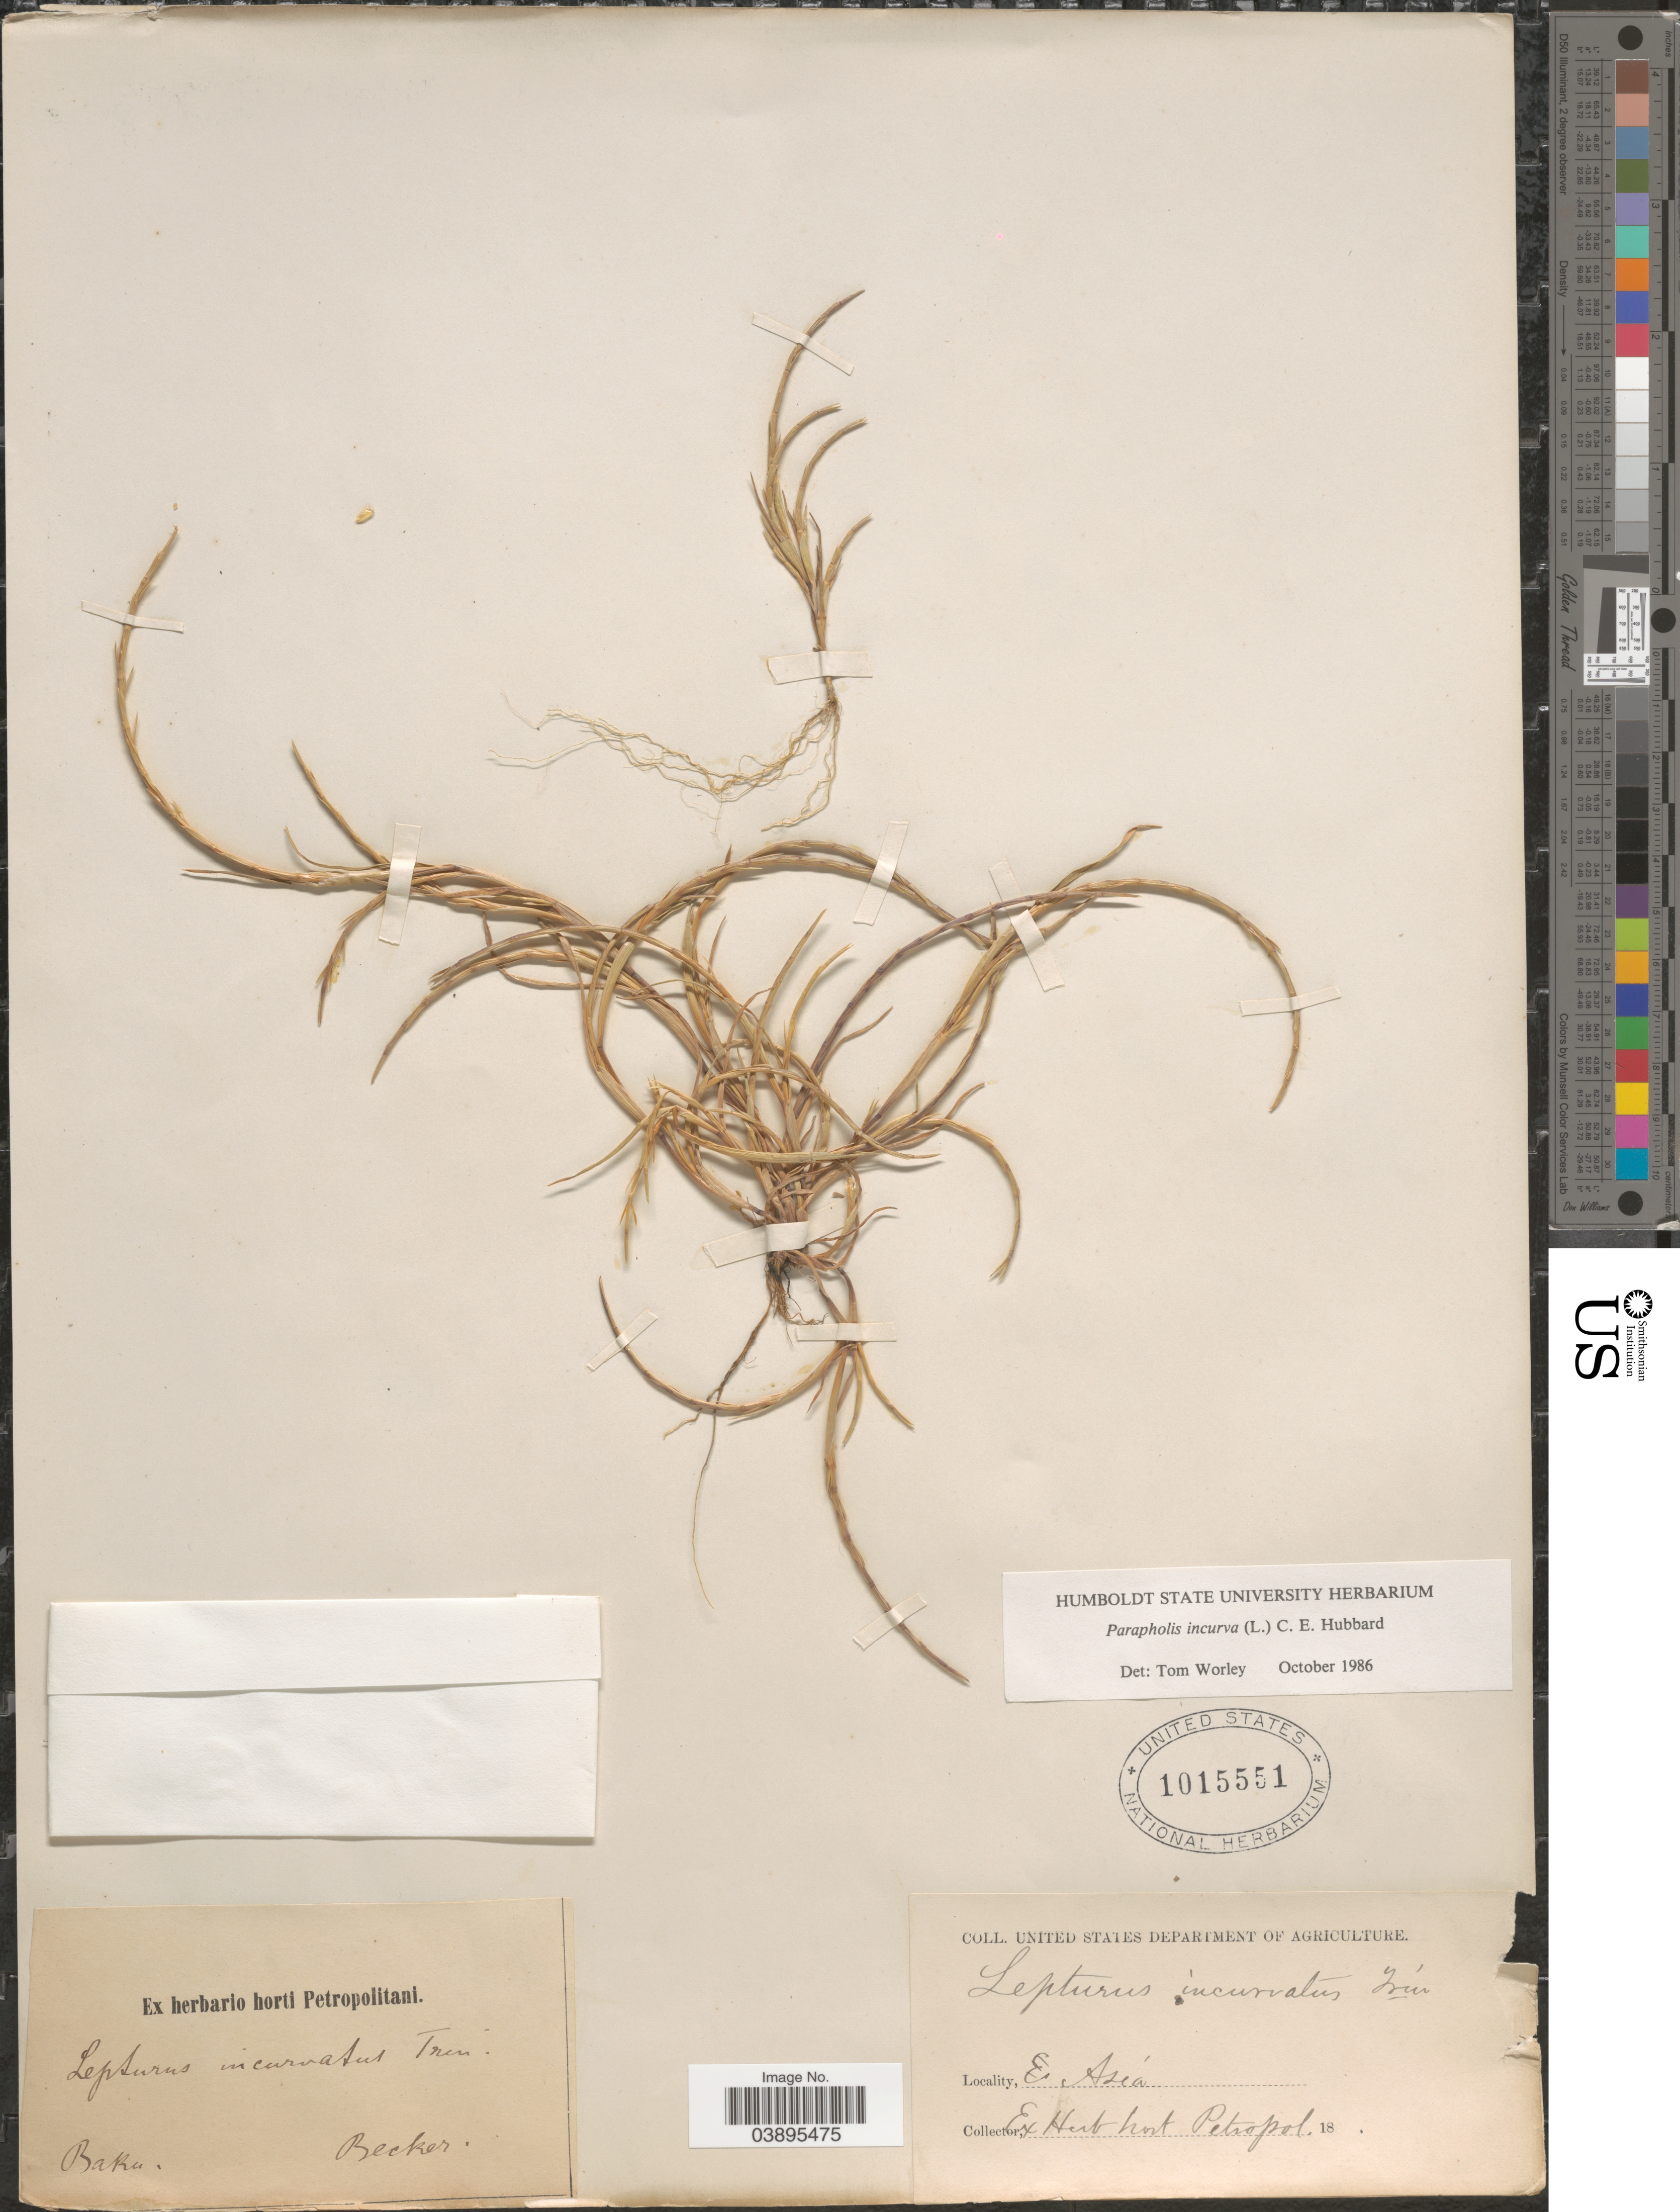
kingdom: Plantae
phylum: Tracheophyta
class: Liliopsida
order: Poales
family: Poaceae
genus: Parapholis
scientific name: Parapholis incurva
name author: (L.) C.E. Hubb.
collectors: -. Becker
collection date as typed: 18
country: Azerbaijan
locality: Baku. Asia.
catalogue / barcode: US 1015551